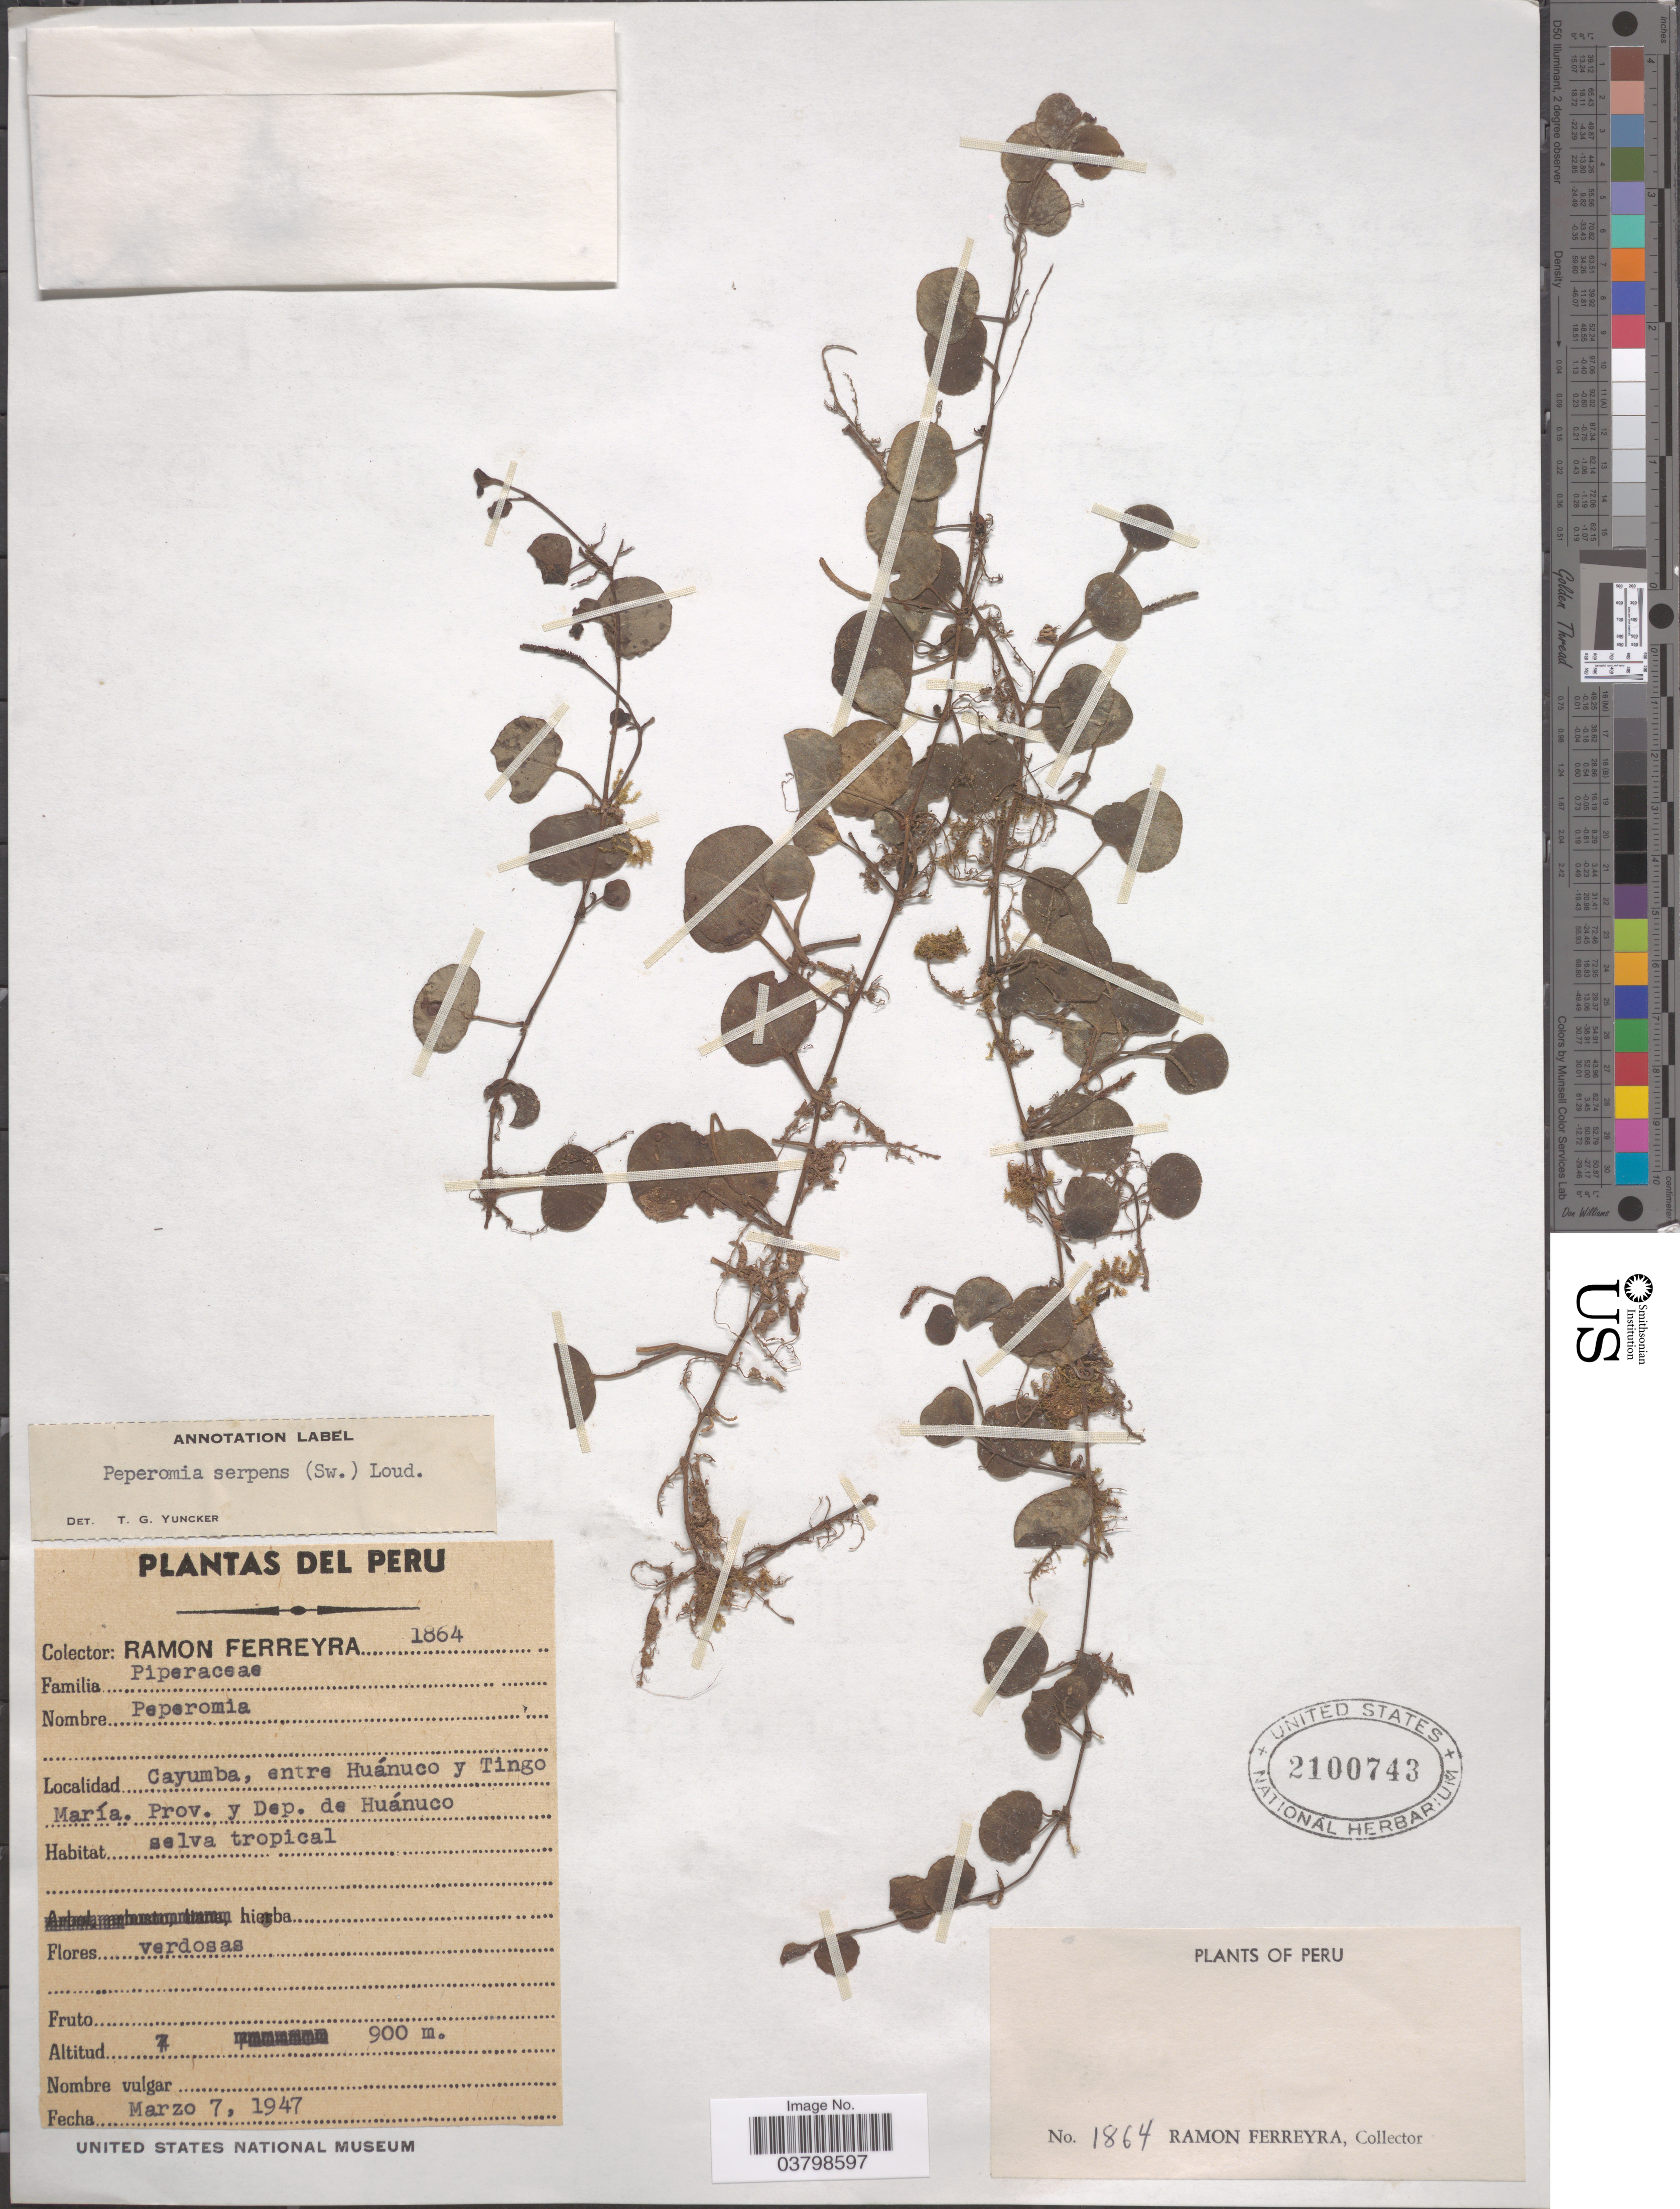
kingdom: Plantae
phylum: Tracheophyta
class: Magnoliopsida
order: Piperales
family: Piperaceae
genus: Peperomia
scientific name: Peperomia serpens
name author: (Sw.) Loudon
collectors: R. A. Ferreyra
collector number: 1864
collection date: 1947-03-07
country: Peru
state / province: Huánuco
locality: Cayumba, entre Huánuco y Tingo María. Prov. y Dep. de Huánuco.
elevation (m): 900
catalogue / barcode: US 2100743